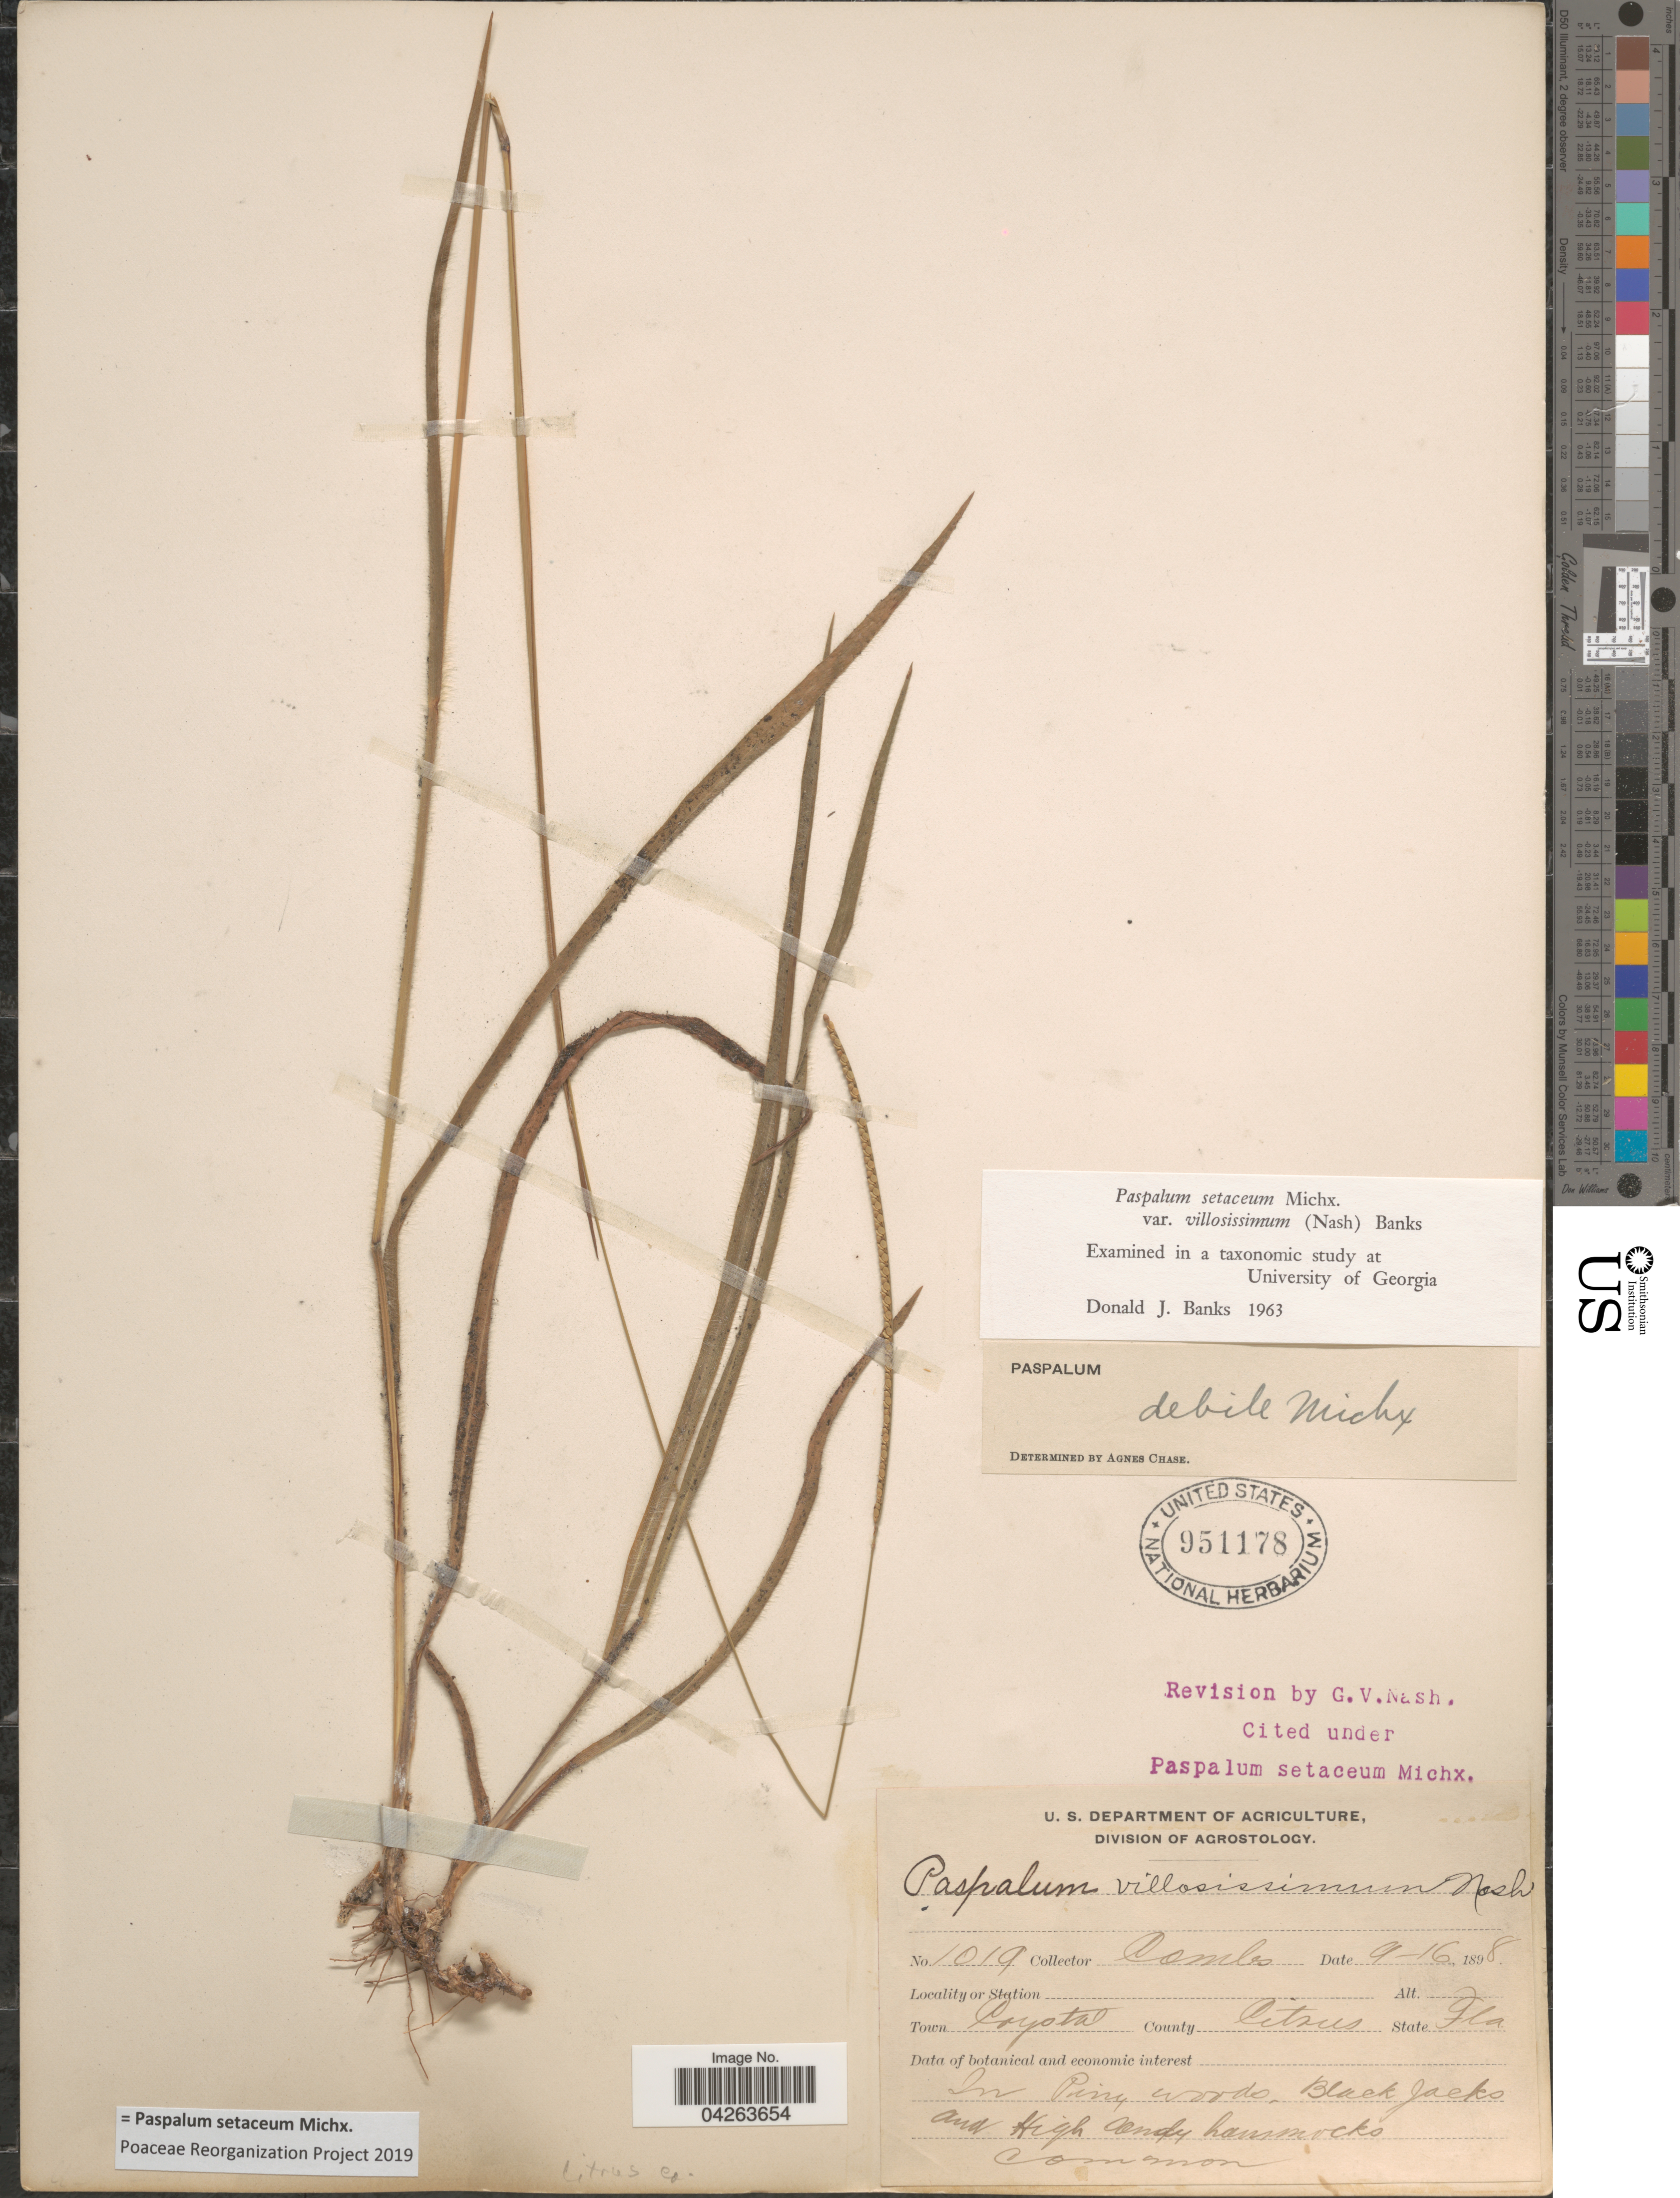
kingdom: Plantae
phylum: Tracheophyta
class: Liliopsida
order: Poales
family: Poaceae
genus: Paspalum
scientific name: Paspalum setaceum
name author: Michx.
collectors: -. Combs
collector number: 1019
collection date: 1898-09-16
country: United States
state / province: Florida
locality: Town Cayotal. County Citrus. Black Jacks and High Sandy hammocks.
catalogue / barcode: US 951178